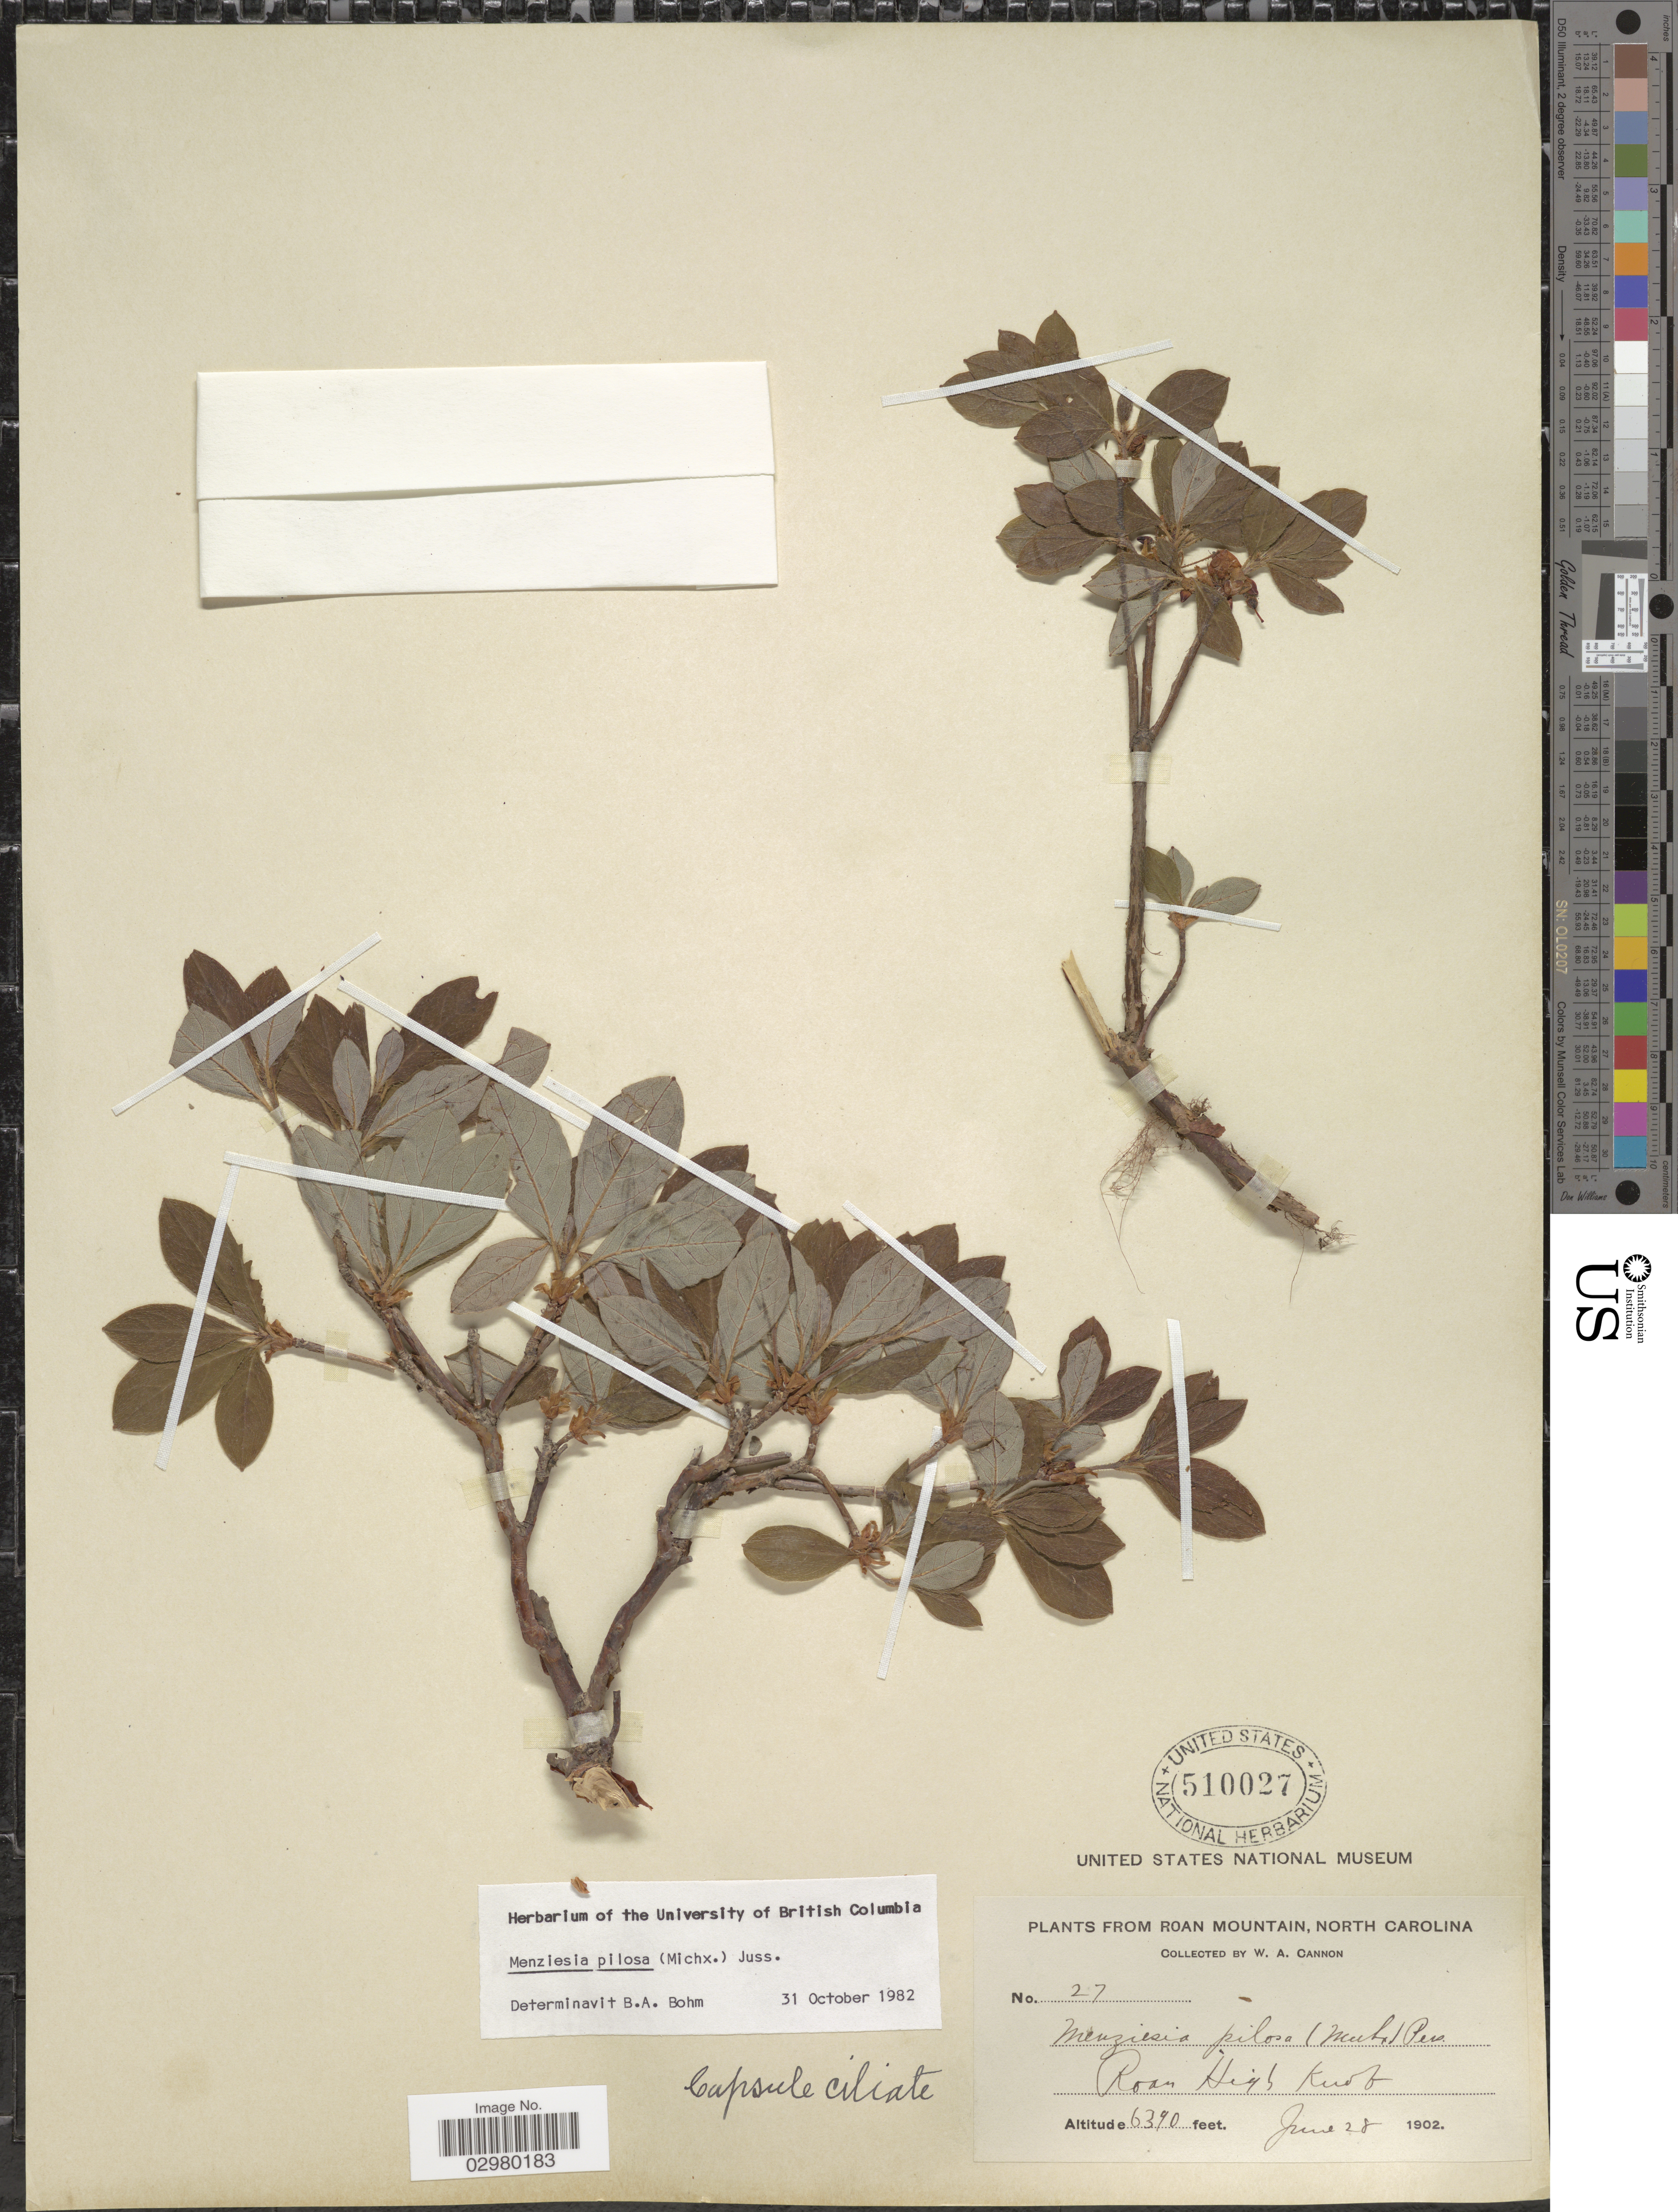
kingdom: Plantae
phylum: Tracheophyta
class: Magnoliopsida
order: Ericales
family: Ericaceae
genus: Menziesia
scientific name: Menziesia pilosa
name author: (Michx.) Juss.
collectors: W. Cannon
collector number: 27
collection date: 1902-06-28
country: United States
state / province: North Carolina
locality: Roan Mountain. Roan High Knob.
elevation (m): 1948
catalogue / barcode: US 510027